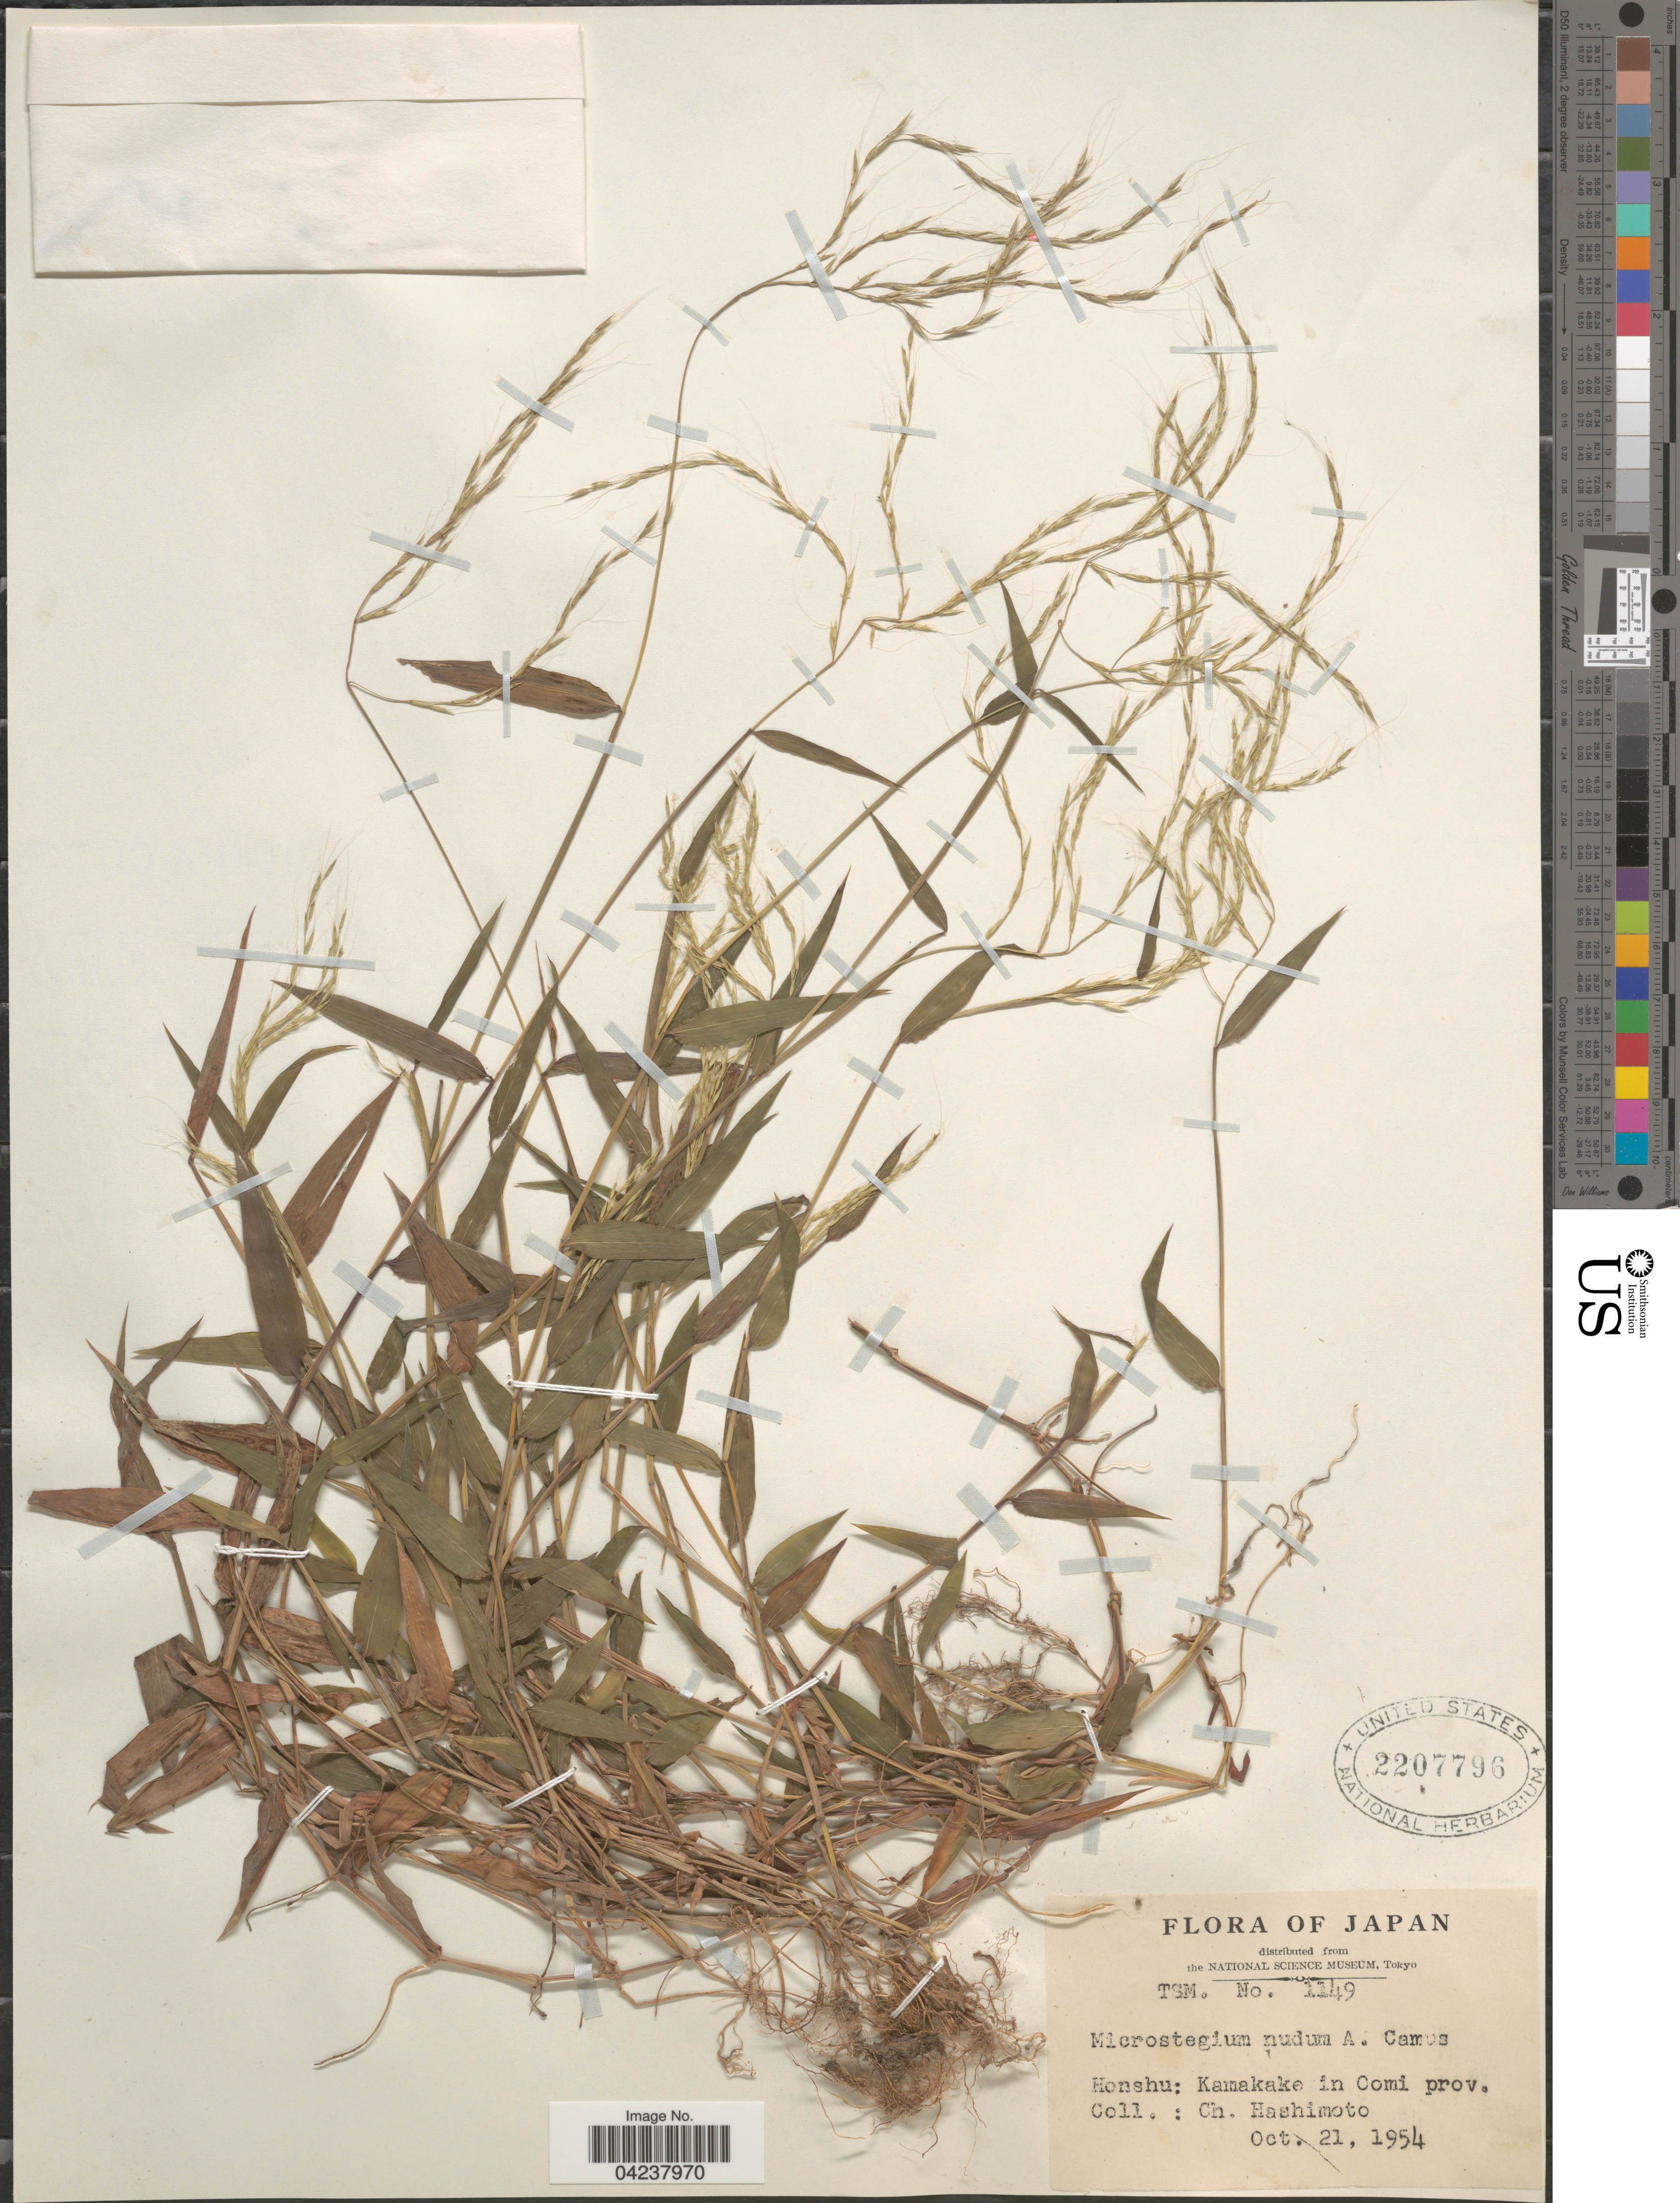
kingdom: Plantae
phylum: Tracheophyta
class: Liliopsida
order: Poales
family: Poaceae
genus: Microstegium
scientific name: Microstegium nudum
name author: (Trin.) A. Camus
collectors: C. Hashimoto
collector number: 1149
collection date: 1954-10-21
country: Japan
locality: Honshu: Kamakake in Comi prov.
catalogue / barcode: US 2207796